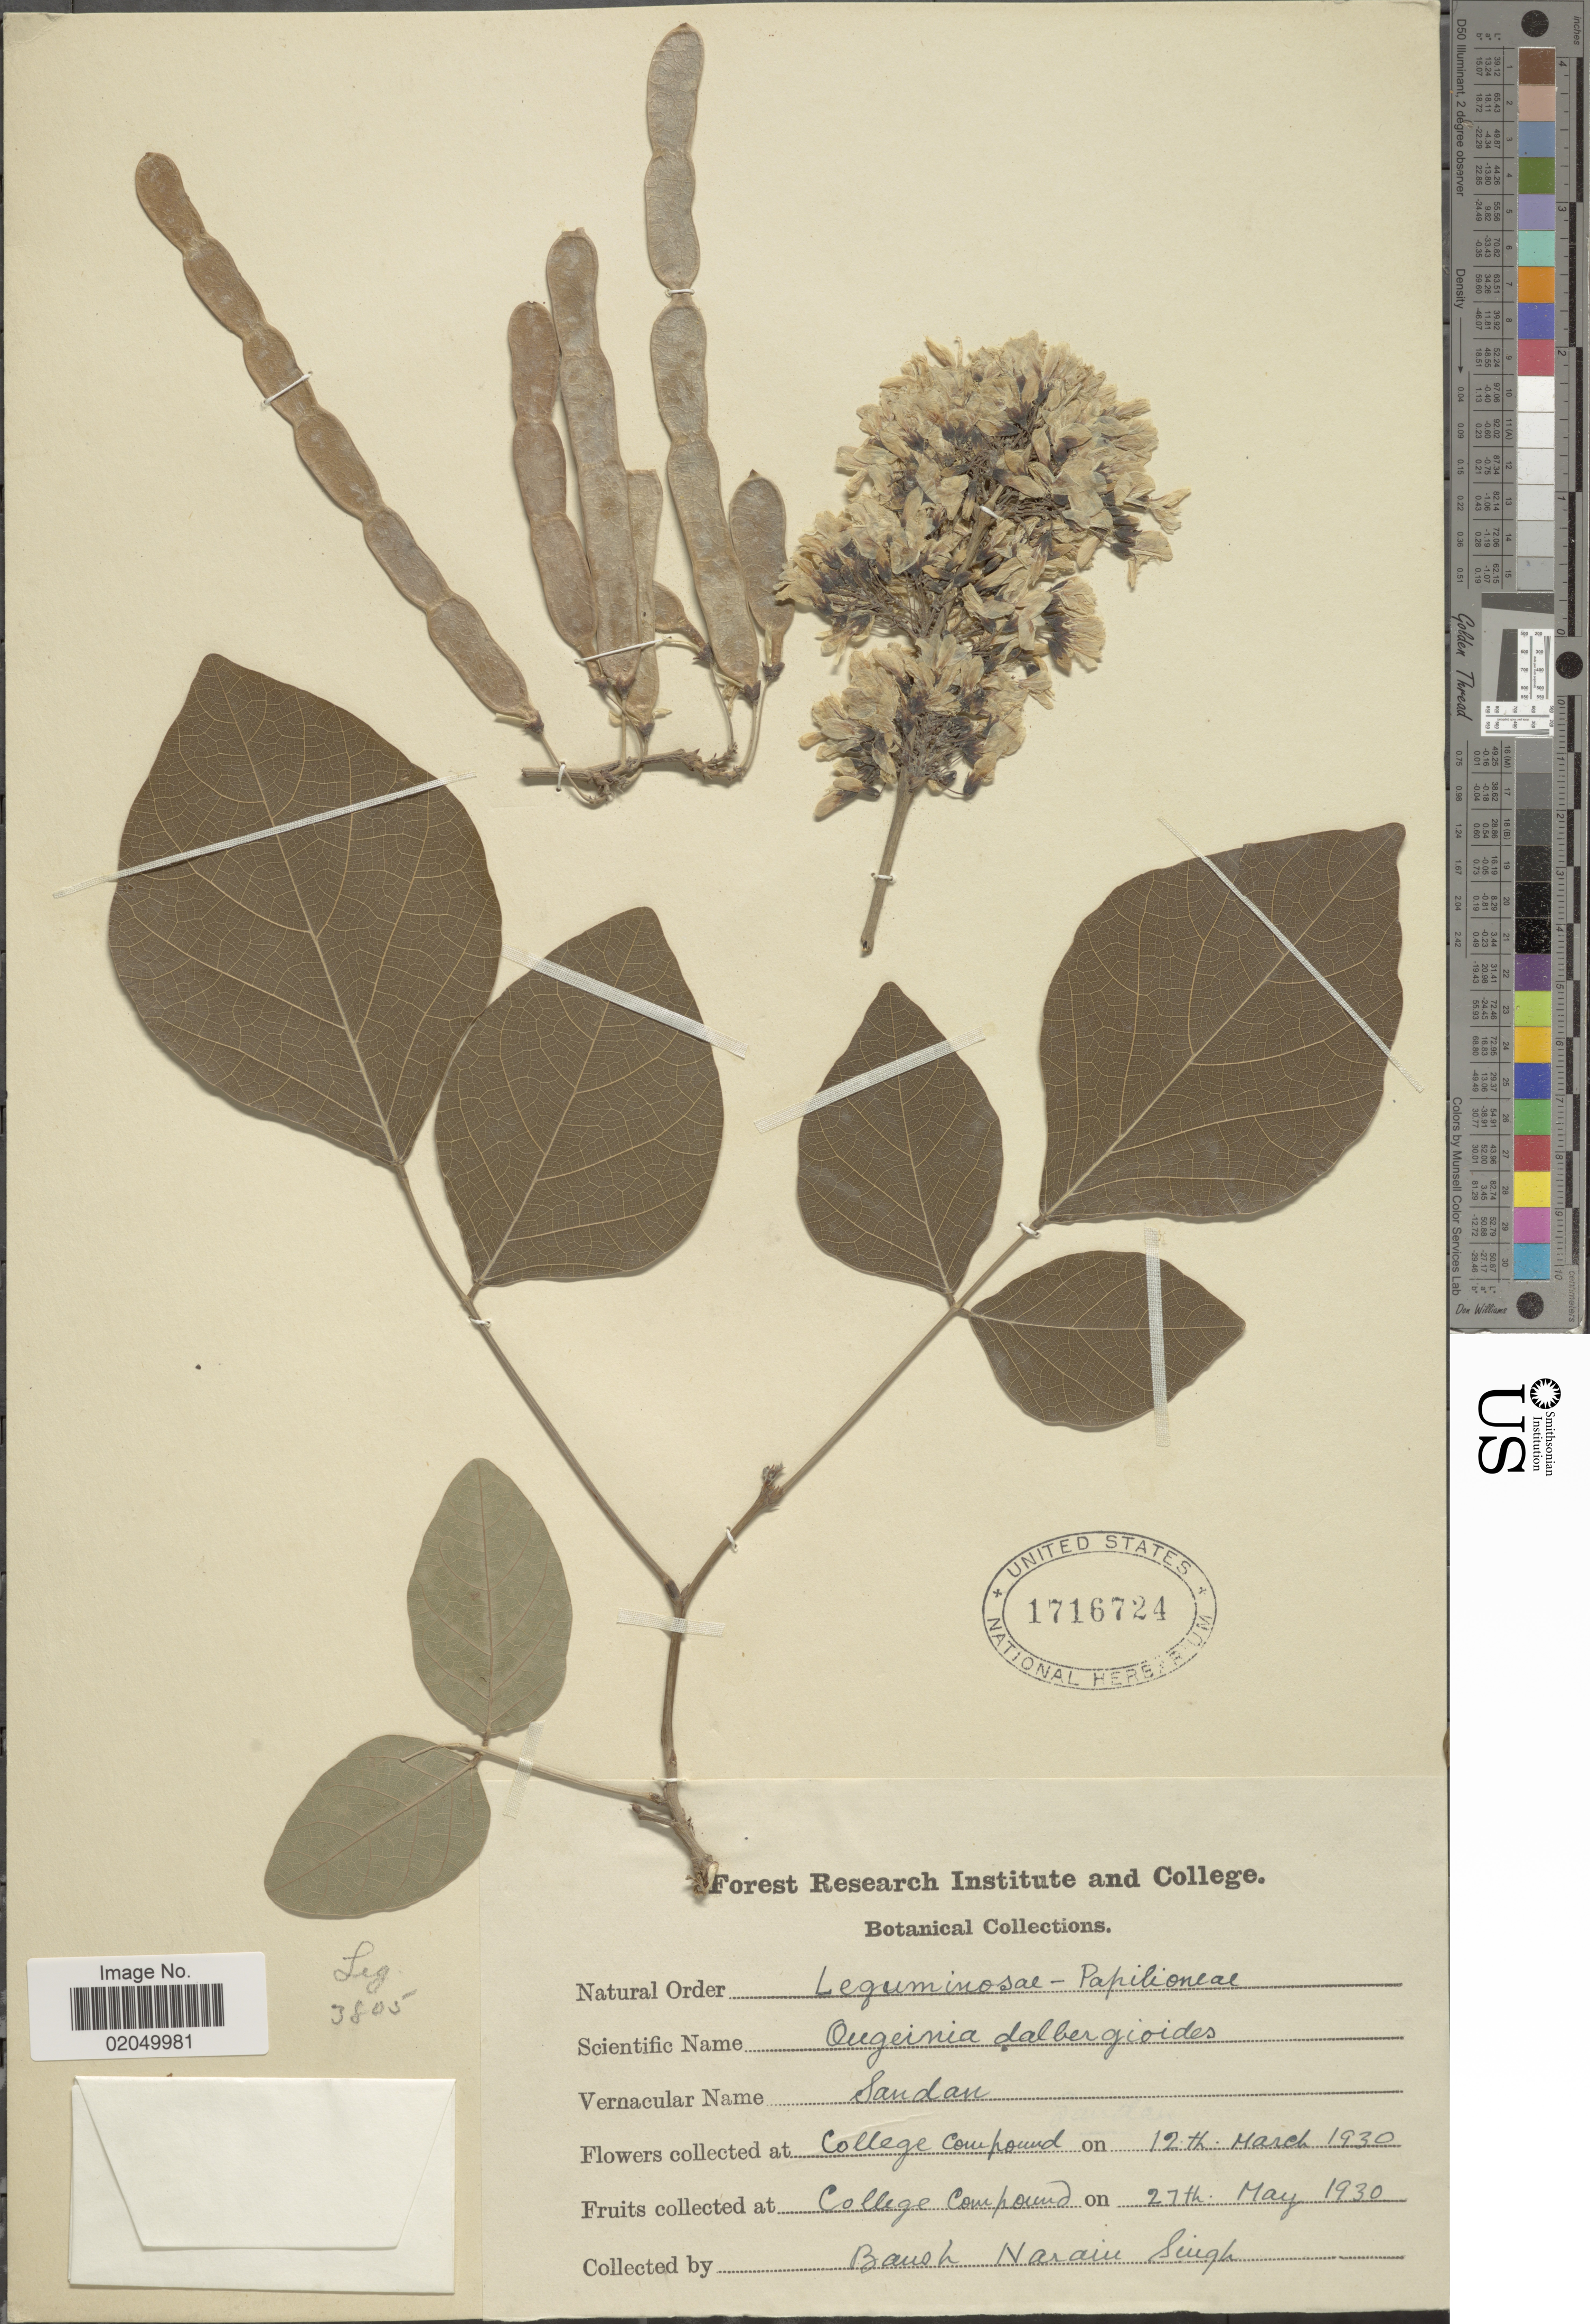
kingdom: Plantae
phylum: Tracheophyta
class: Magnoliopsida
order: Fabales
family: Fabaceae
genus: Ougeinia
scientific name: Ougeinia dalbergioides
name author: Benth.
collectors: B. Singh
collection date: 1930-03-12/1930-05-27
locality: College Compound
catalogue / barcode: US 1716724